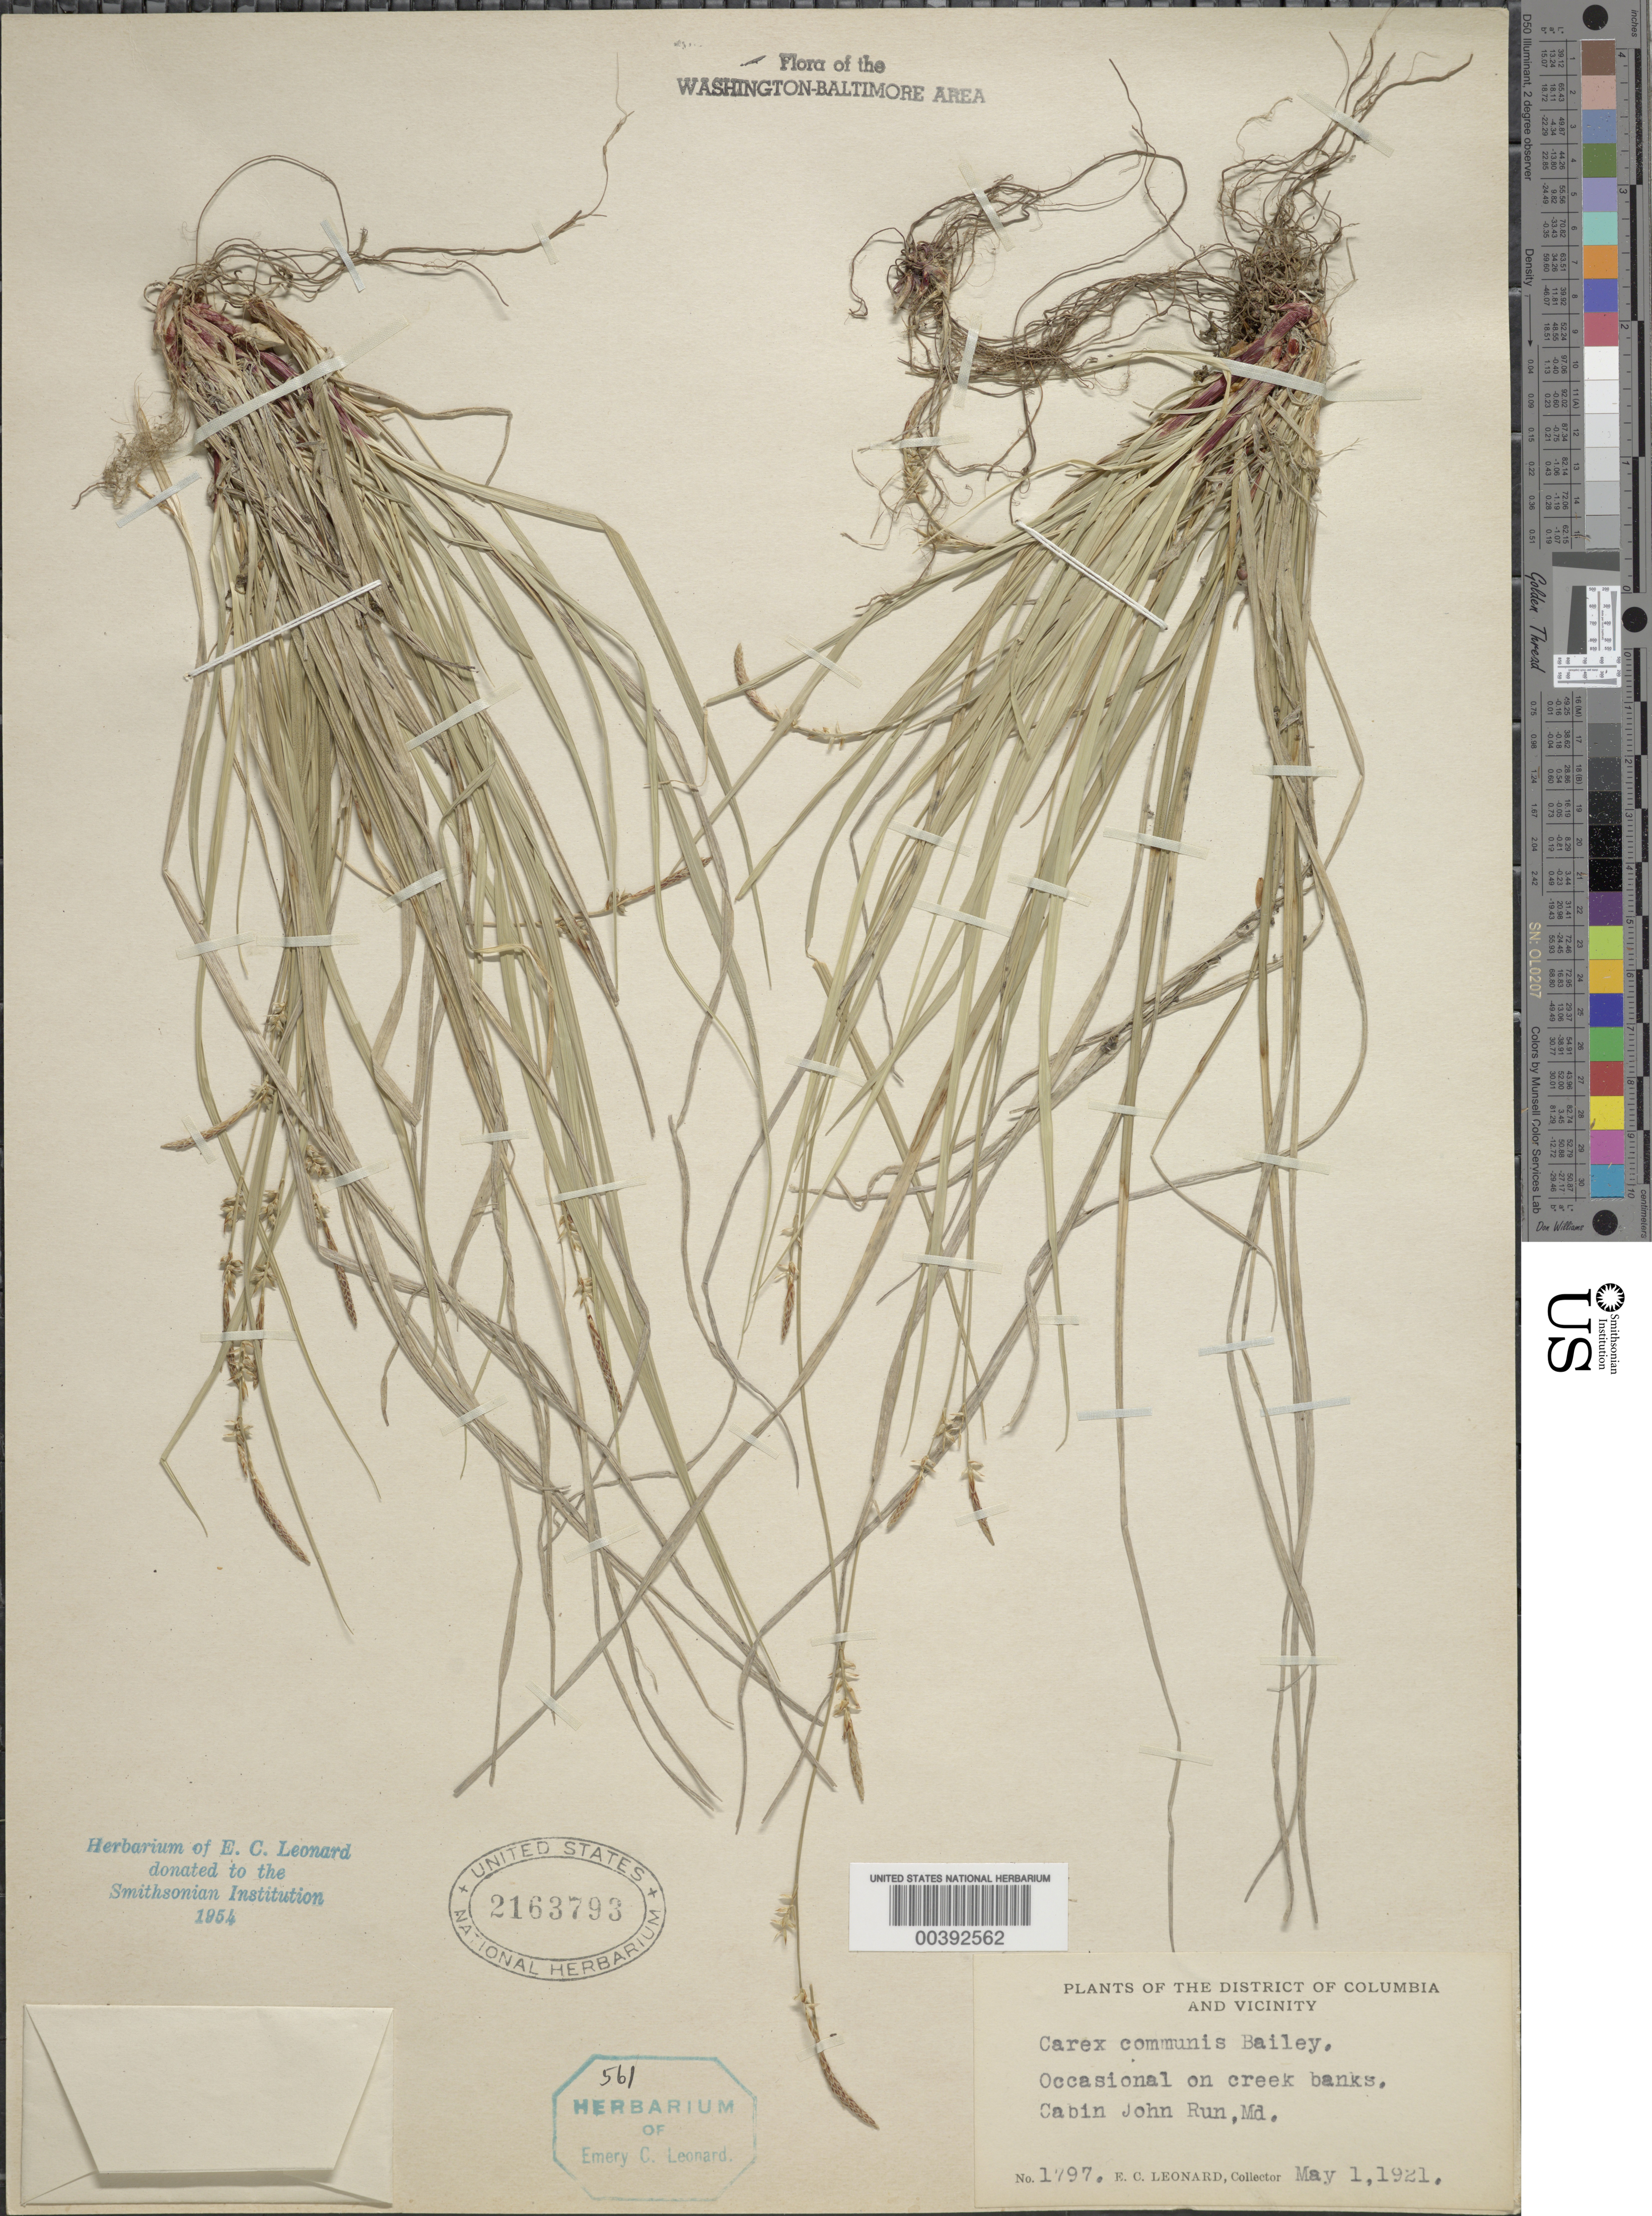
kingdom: Plantae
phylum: Tracheophyta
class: Liliopsida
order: Poales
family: Cyperaceae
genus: Carex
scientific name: Carex communis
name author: L.H. Bailey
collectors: E. C. Leonard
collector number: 1797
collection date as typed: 01 May 1921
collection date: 1921-05-01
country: United States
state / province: Maryland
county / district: Montgomery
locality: Cabin John Run C. & O. Canal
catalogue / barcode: US 2163793